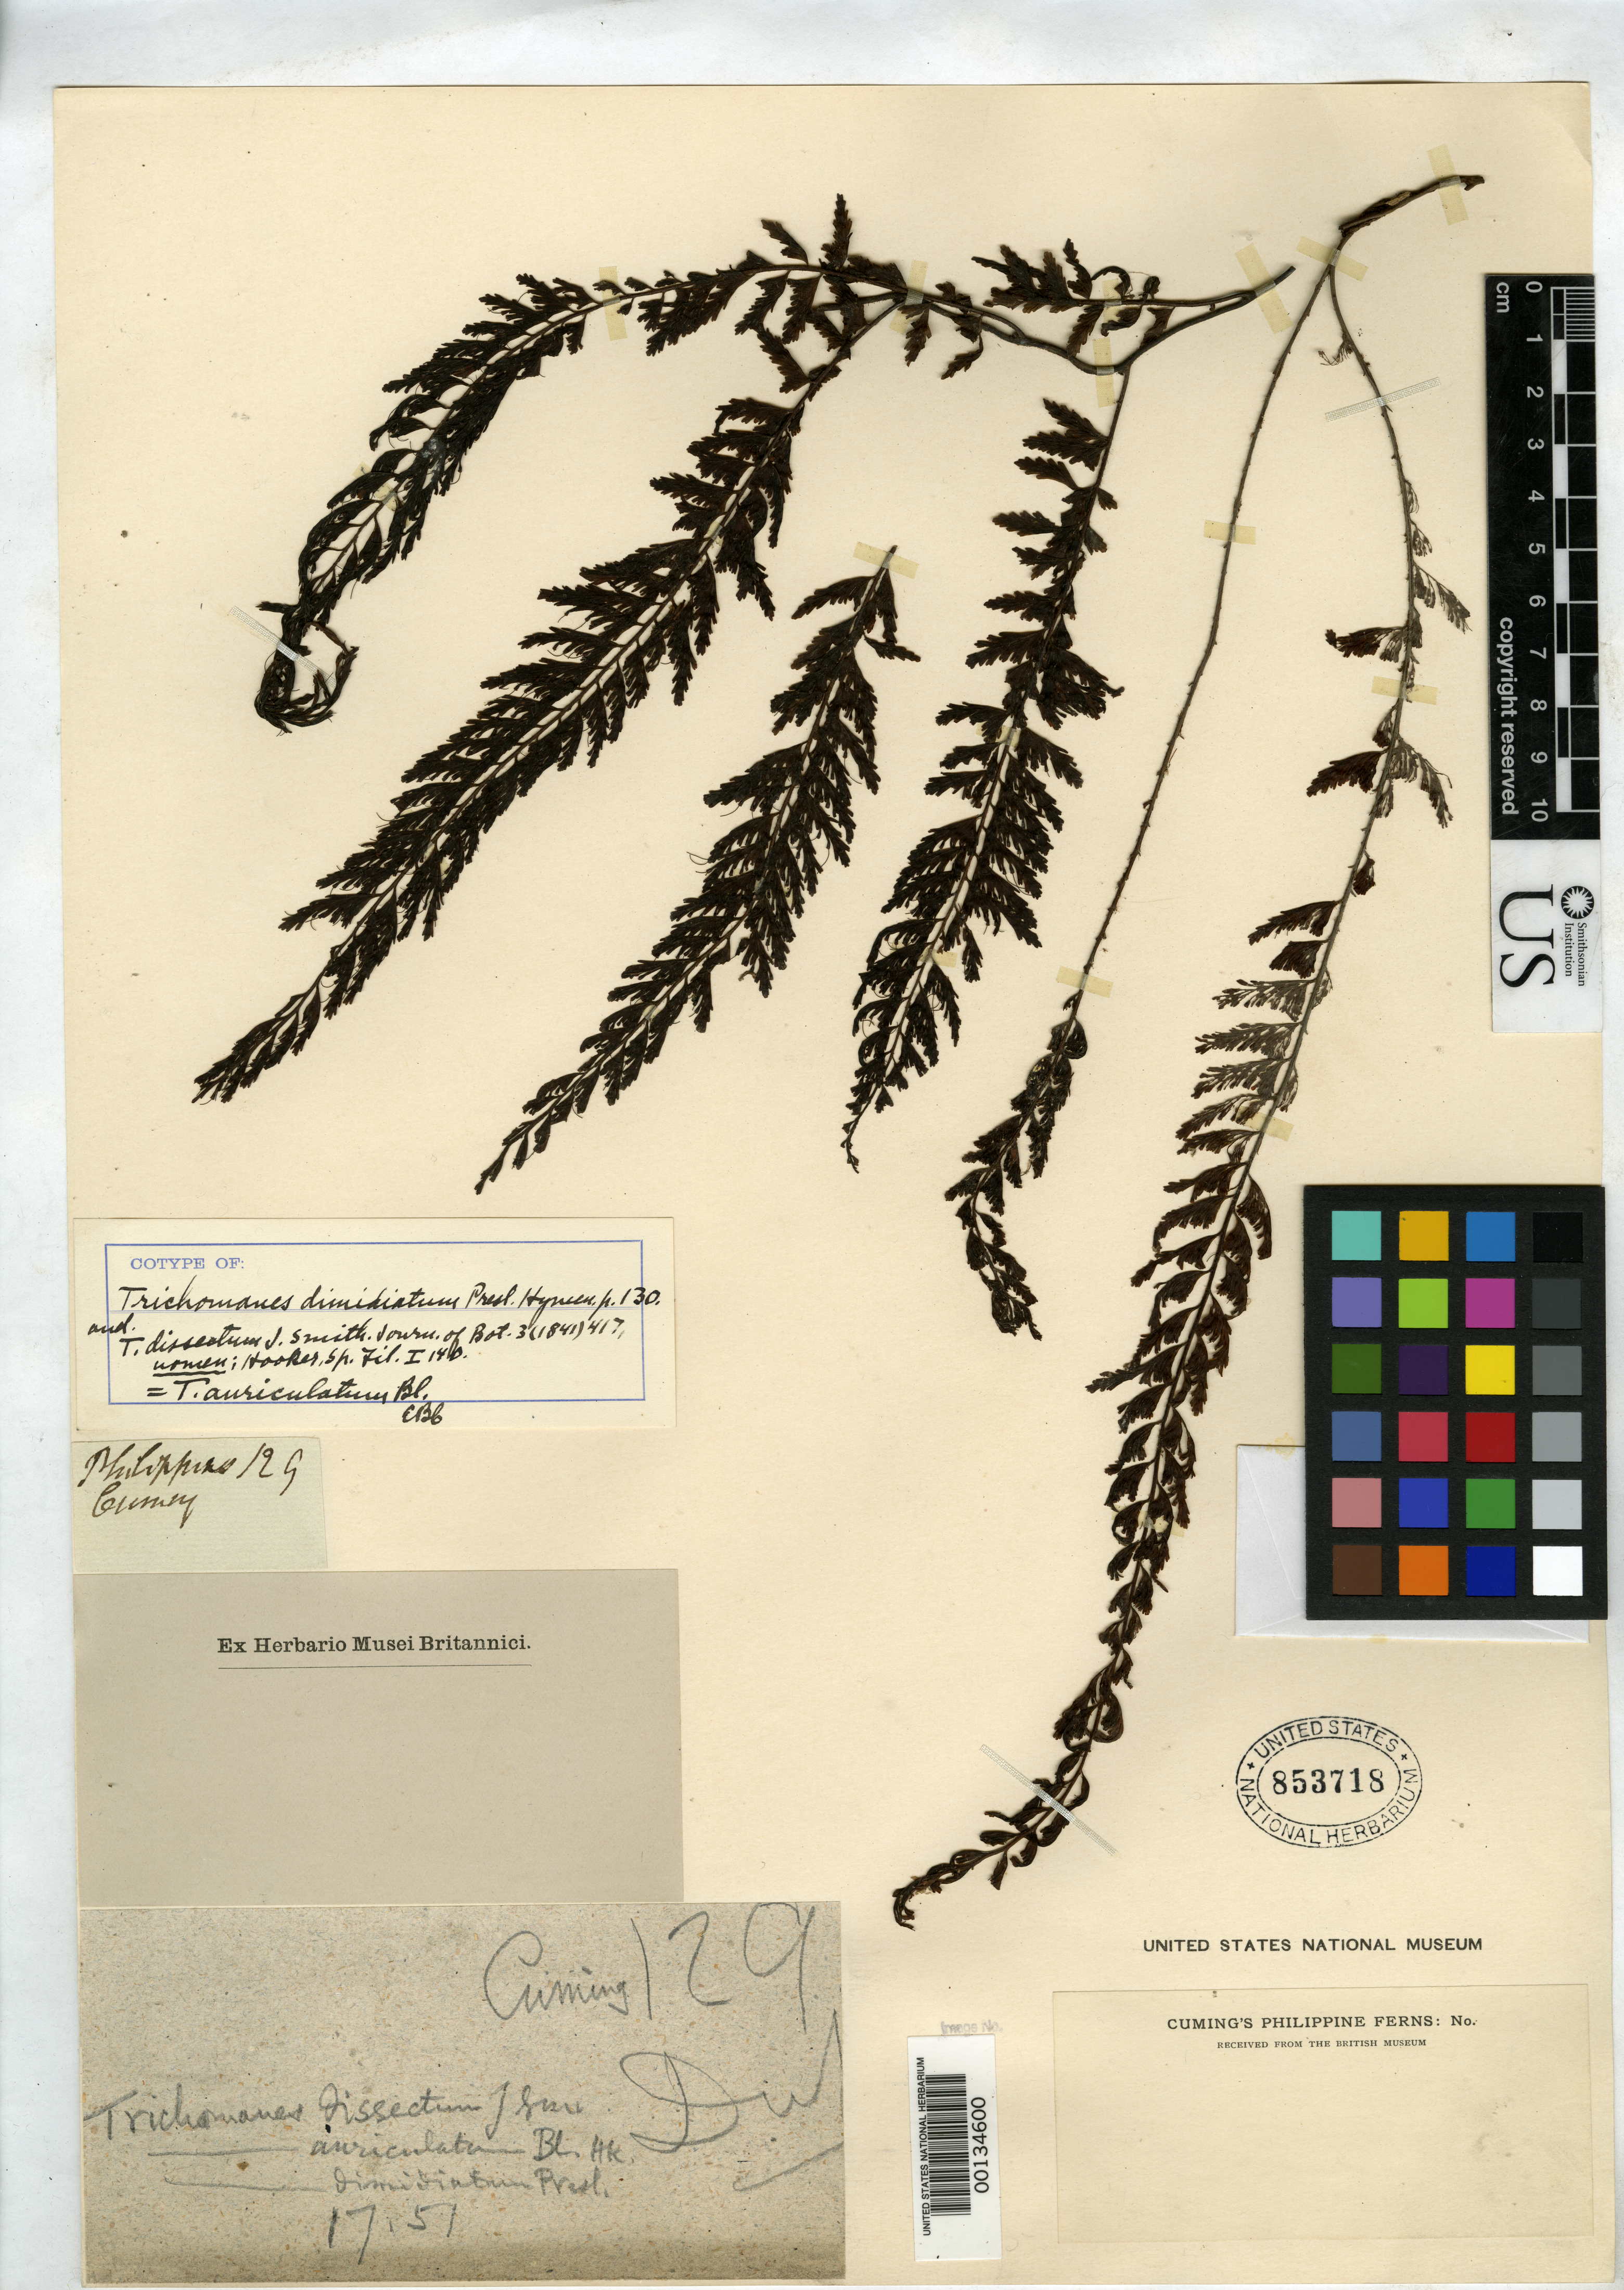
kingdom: Plantae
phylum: Tracheophyta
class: Polypodiopsida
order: Hymenophyllales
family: Hymenophyllaceae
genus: Trichomanes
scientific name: Trichomanes dimidiatum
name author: C. Presl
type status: Type Collection; Original Material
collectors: H. Cuming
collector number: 129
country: Philippines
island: Luzon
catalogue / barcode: US 853718